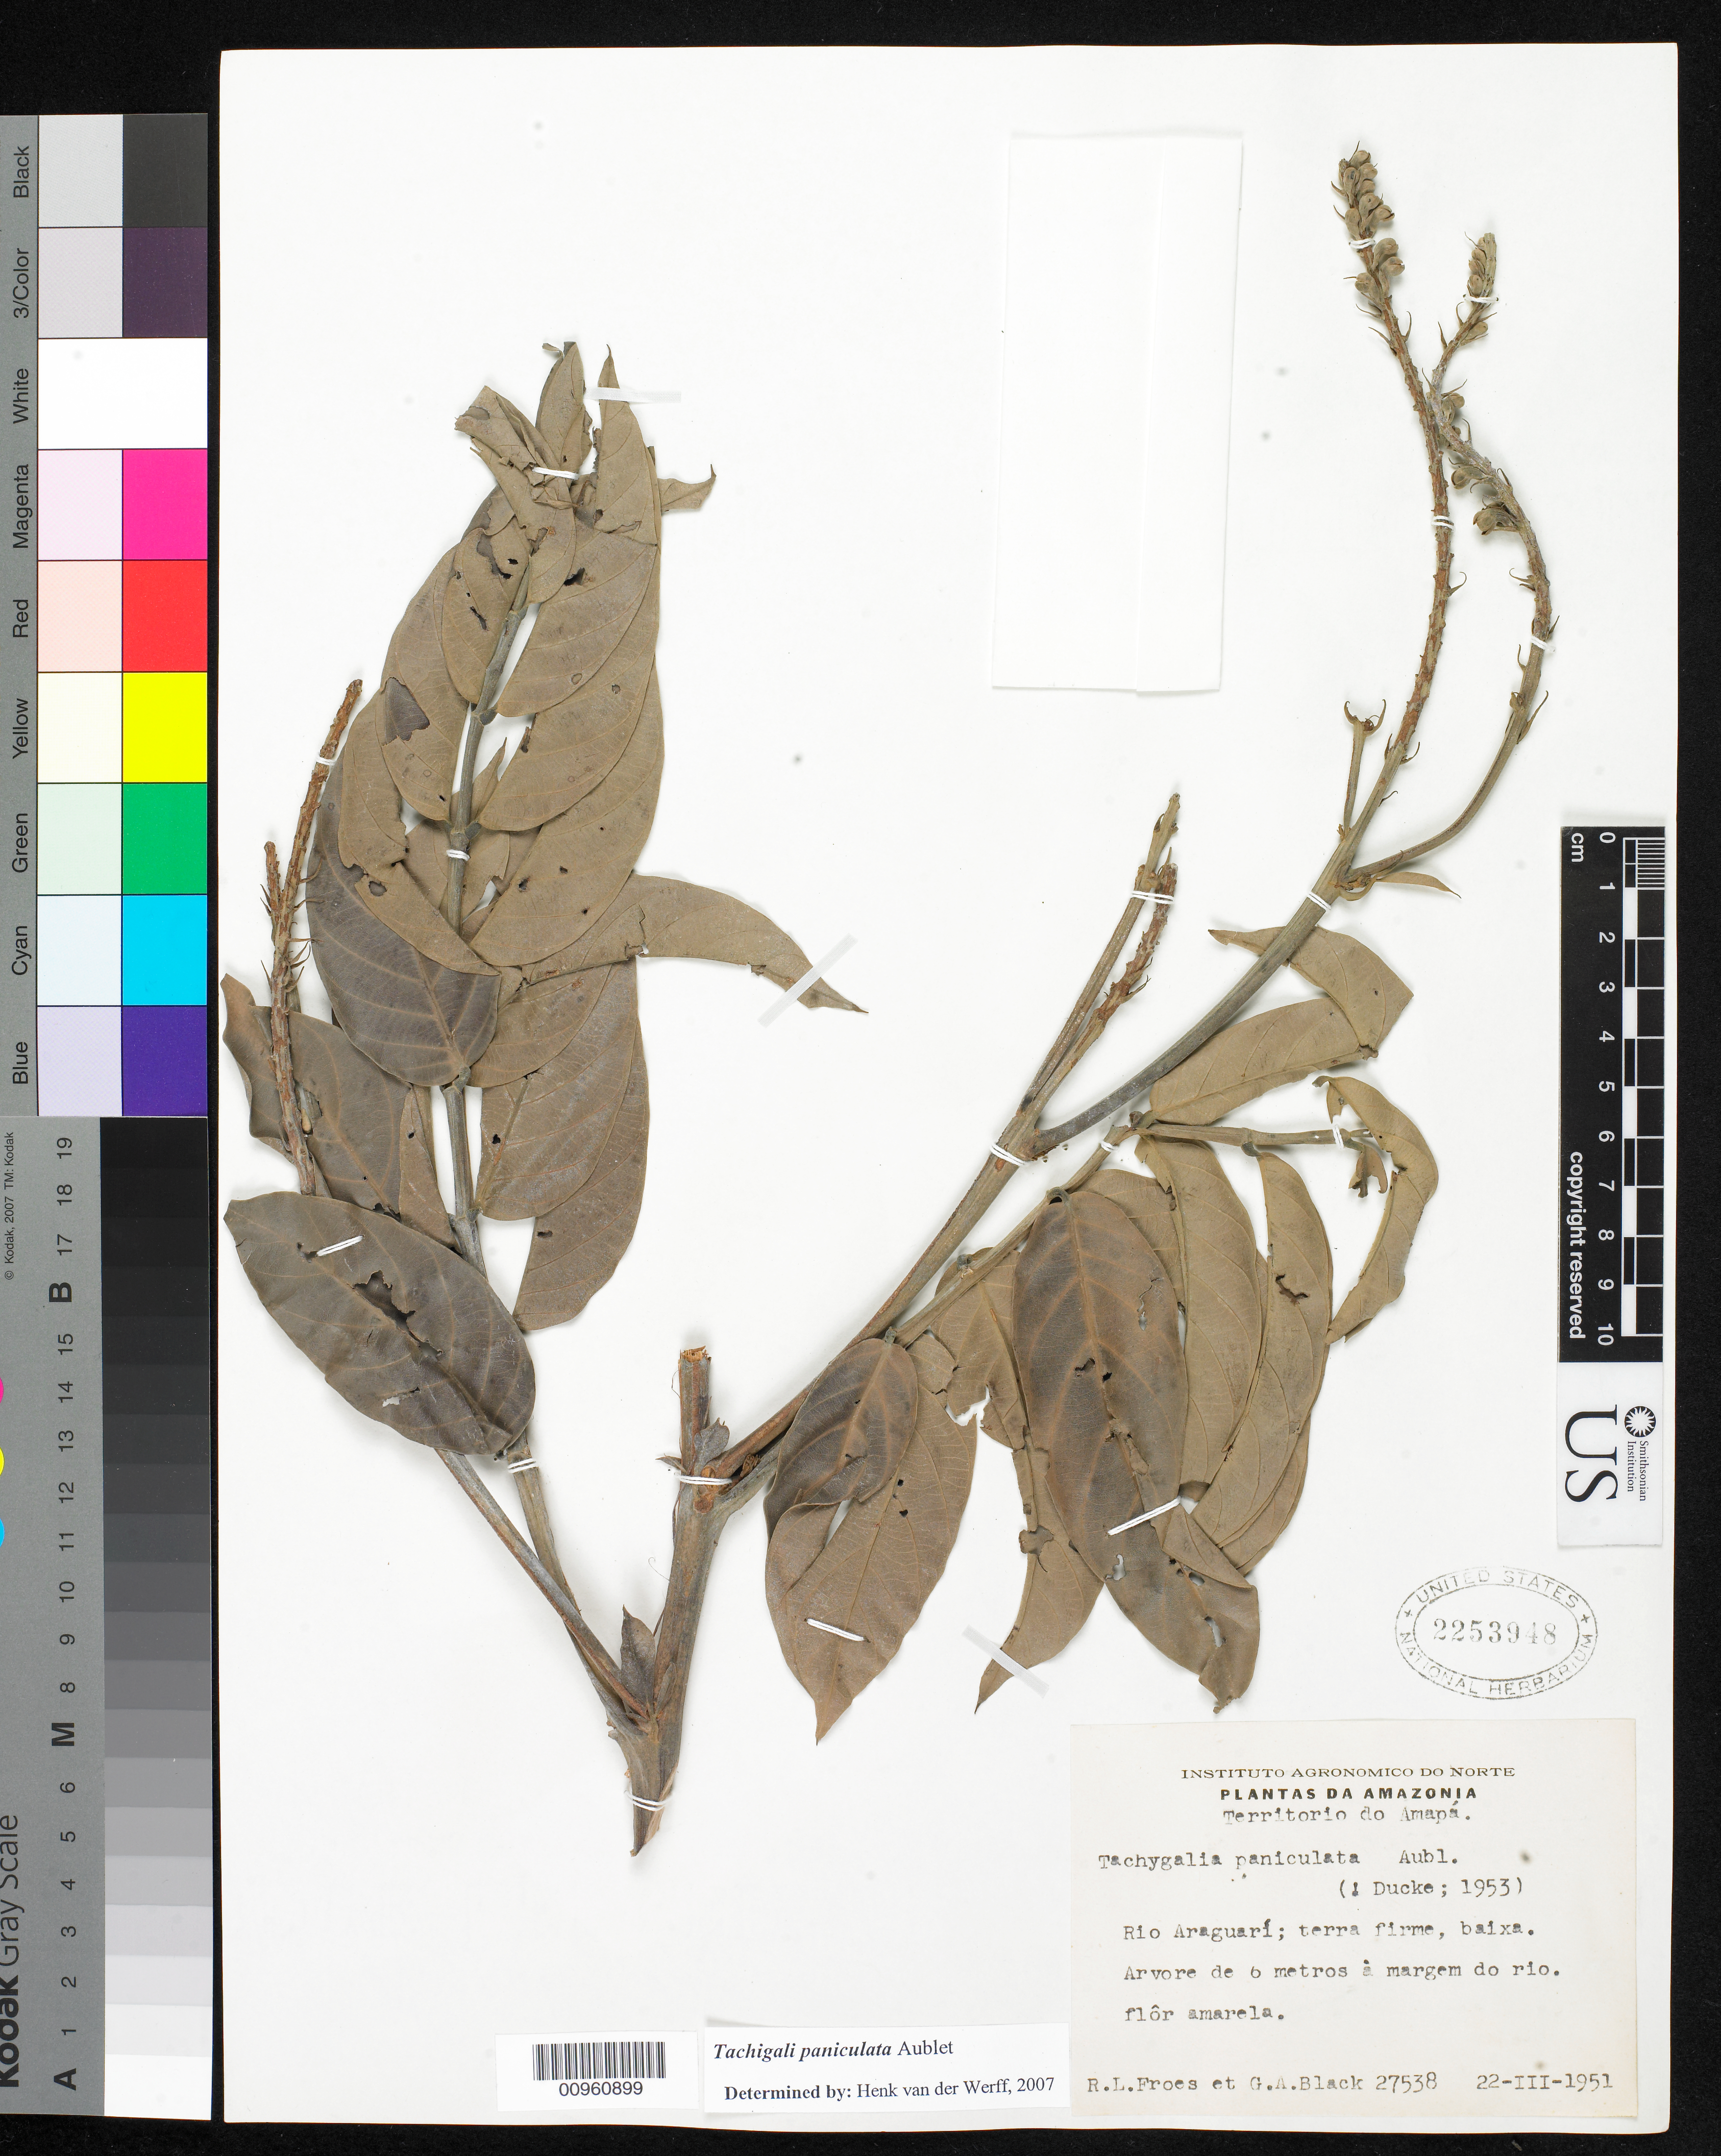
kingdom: Plantae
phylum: Tracheophyta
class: Magnoliopsida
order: Fabales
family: Fabaceae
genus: Tachigali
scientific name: Tachigali paniculata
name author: Aubl.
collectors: R. L. Fróes & G. A. Black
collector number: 27538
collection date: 1951-03-22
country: Brazil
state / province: Amapá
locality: Rio Araguari, Territorio do Amapá, Plantas da Amazonia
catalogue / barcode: US 2253948